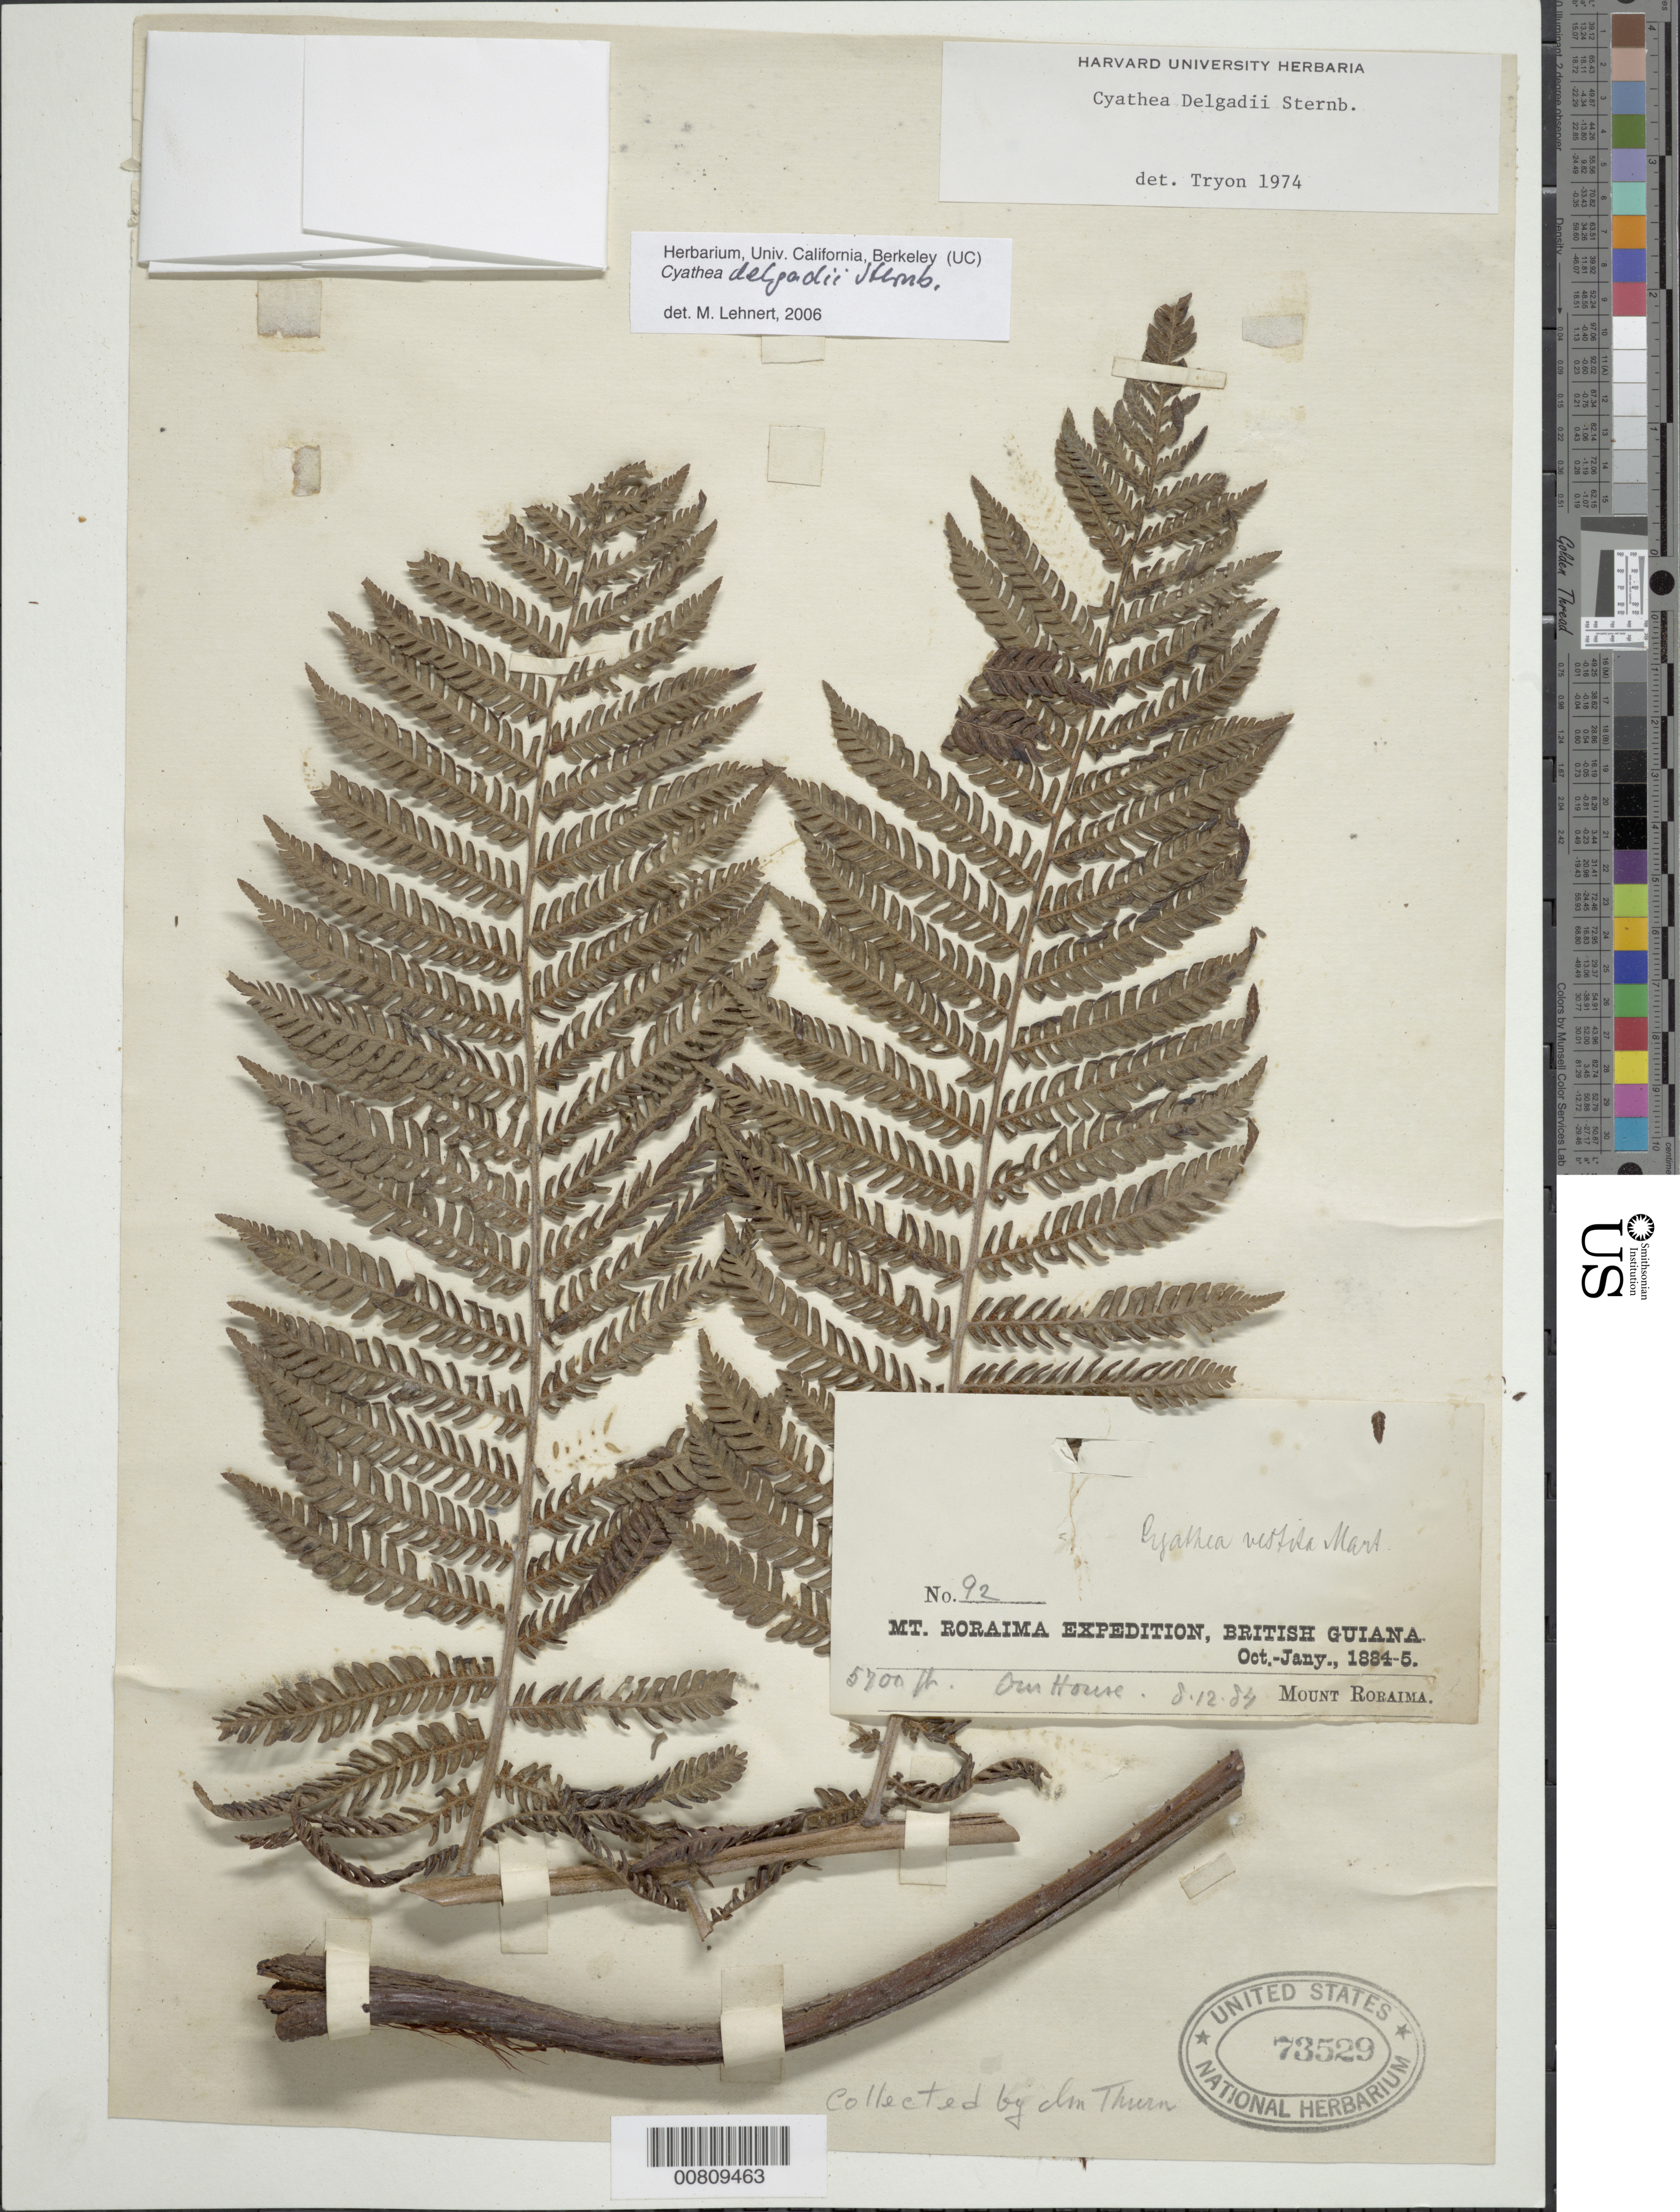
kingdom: Plantae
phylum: Tracheophyta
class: Polypodiopsida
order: Cyatheales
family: Cyatheaceae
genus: Cyathea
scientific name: Cyathea delgadii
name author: Pohl ex Sternb.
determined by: Tryon, --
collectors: E. F. im Thurn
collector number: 92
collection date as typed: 8 December 1884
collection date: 1884-12-08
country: Guyana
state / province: Cuyuni-Mazaruni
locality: Mt. Roraima, "Our House"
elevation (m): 1737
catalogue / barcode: US 73529